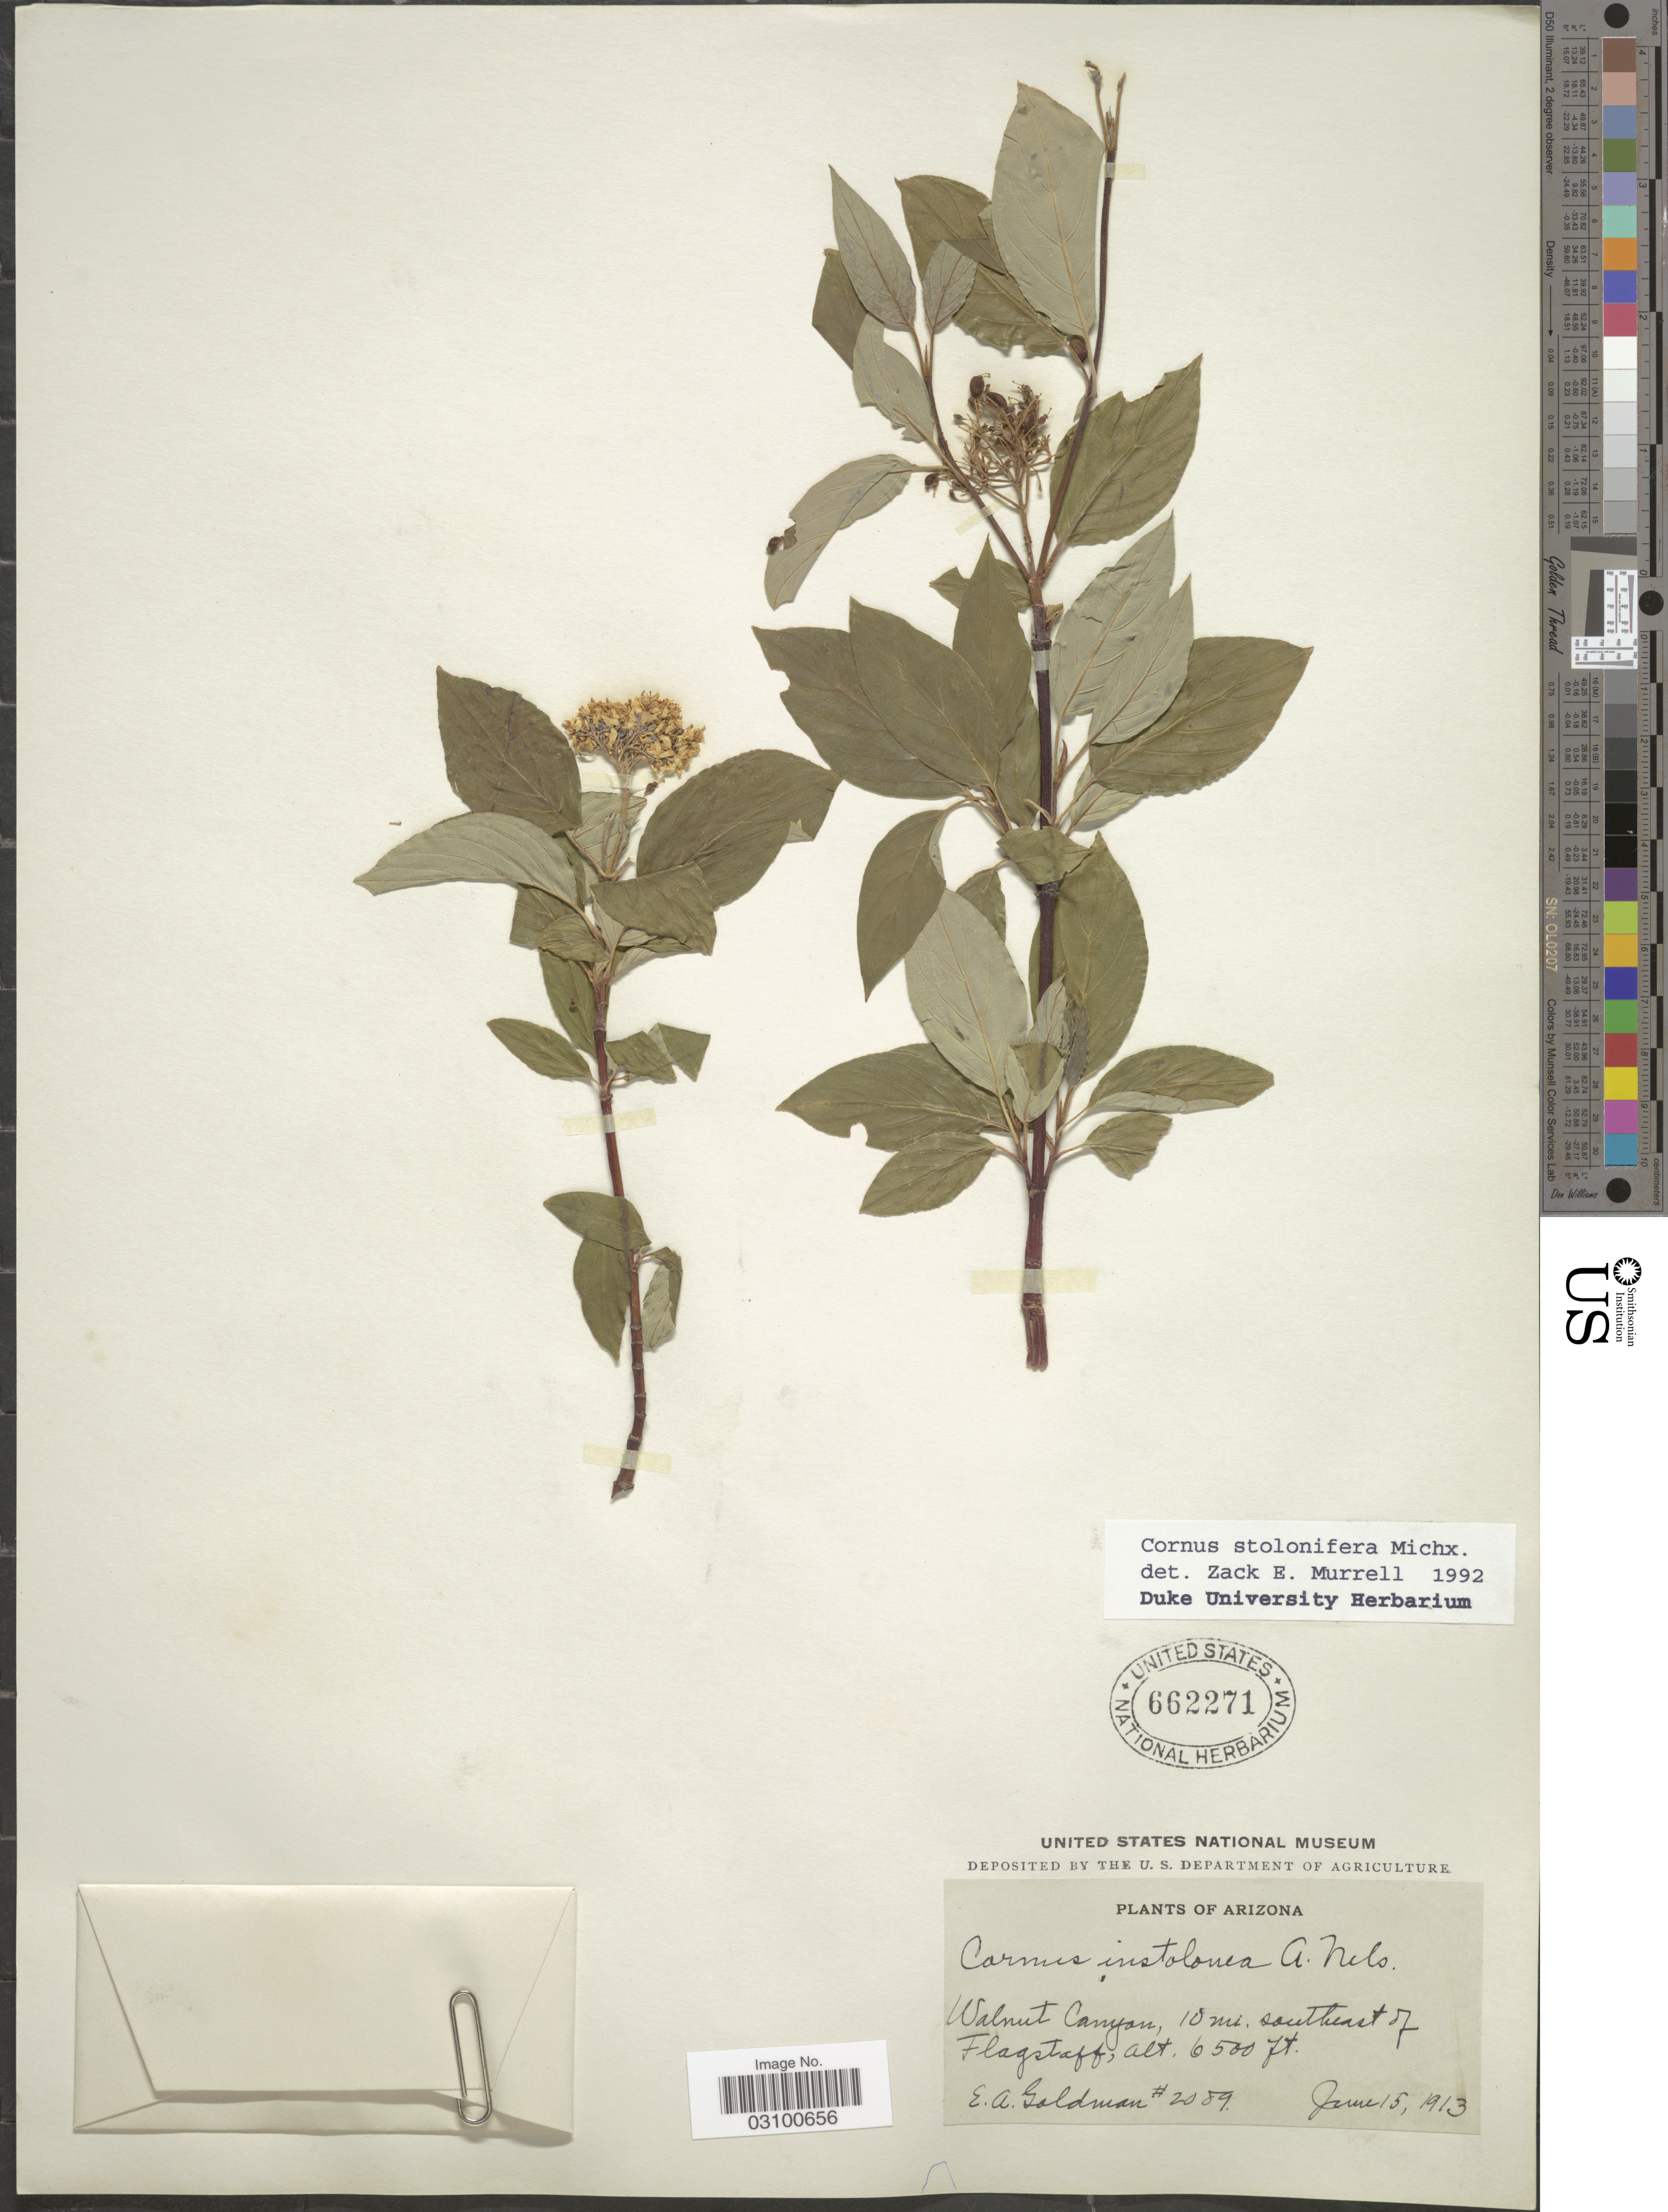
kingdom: Plantae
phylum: Tracheophyta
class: Magnoliopsida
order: Cornales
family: Cornaceae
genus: Cornus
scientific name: Cornus sericea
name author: L.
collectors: E. A. Goldman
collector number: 2089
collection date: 1913-06-15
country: United States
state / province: Arizona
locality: Walnut Canyon, 10 mi. southeast of Flagstaff.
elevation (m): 1981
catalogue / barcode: US 662271